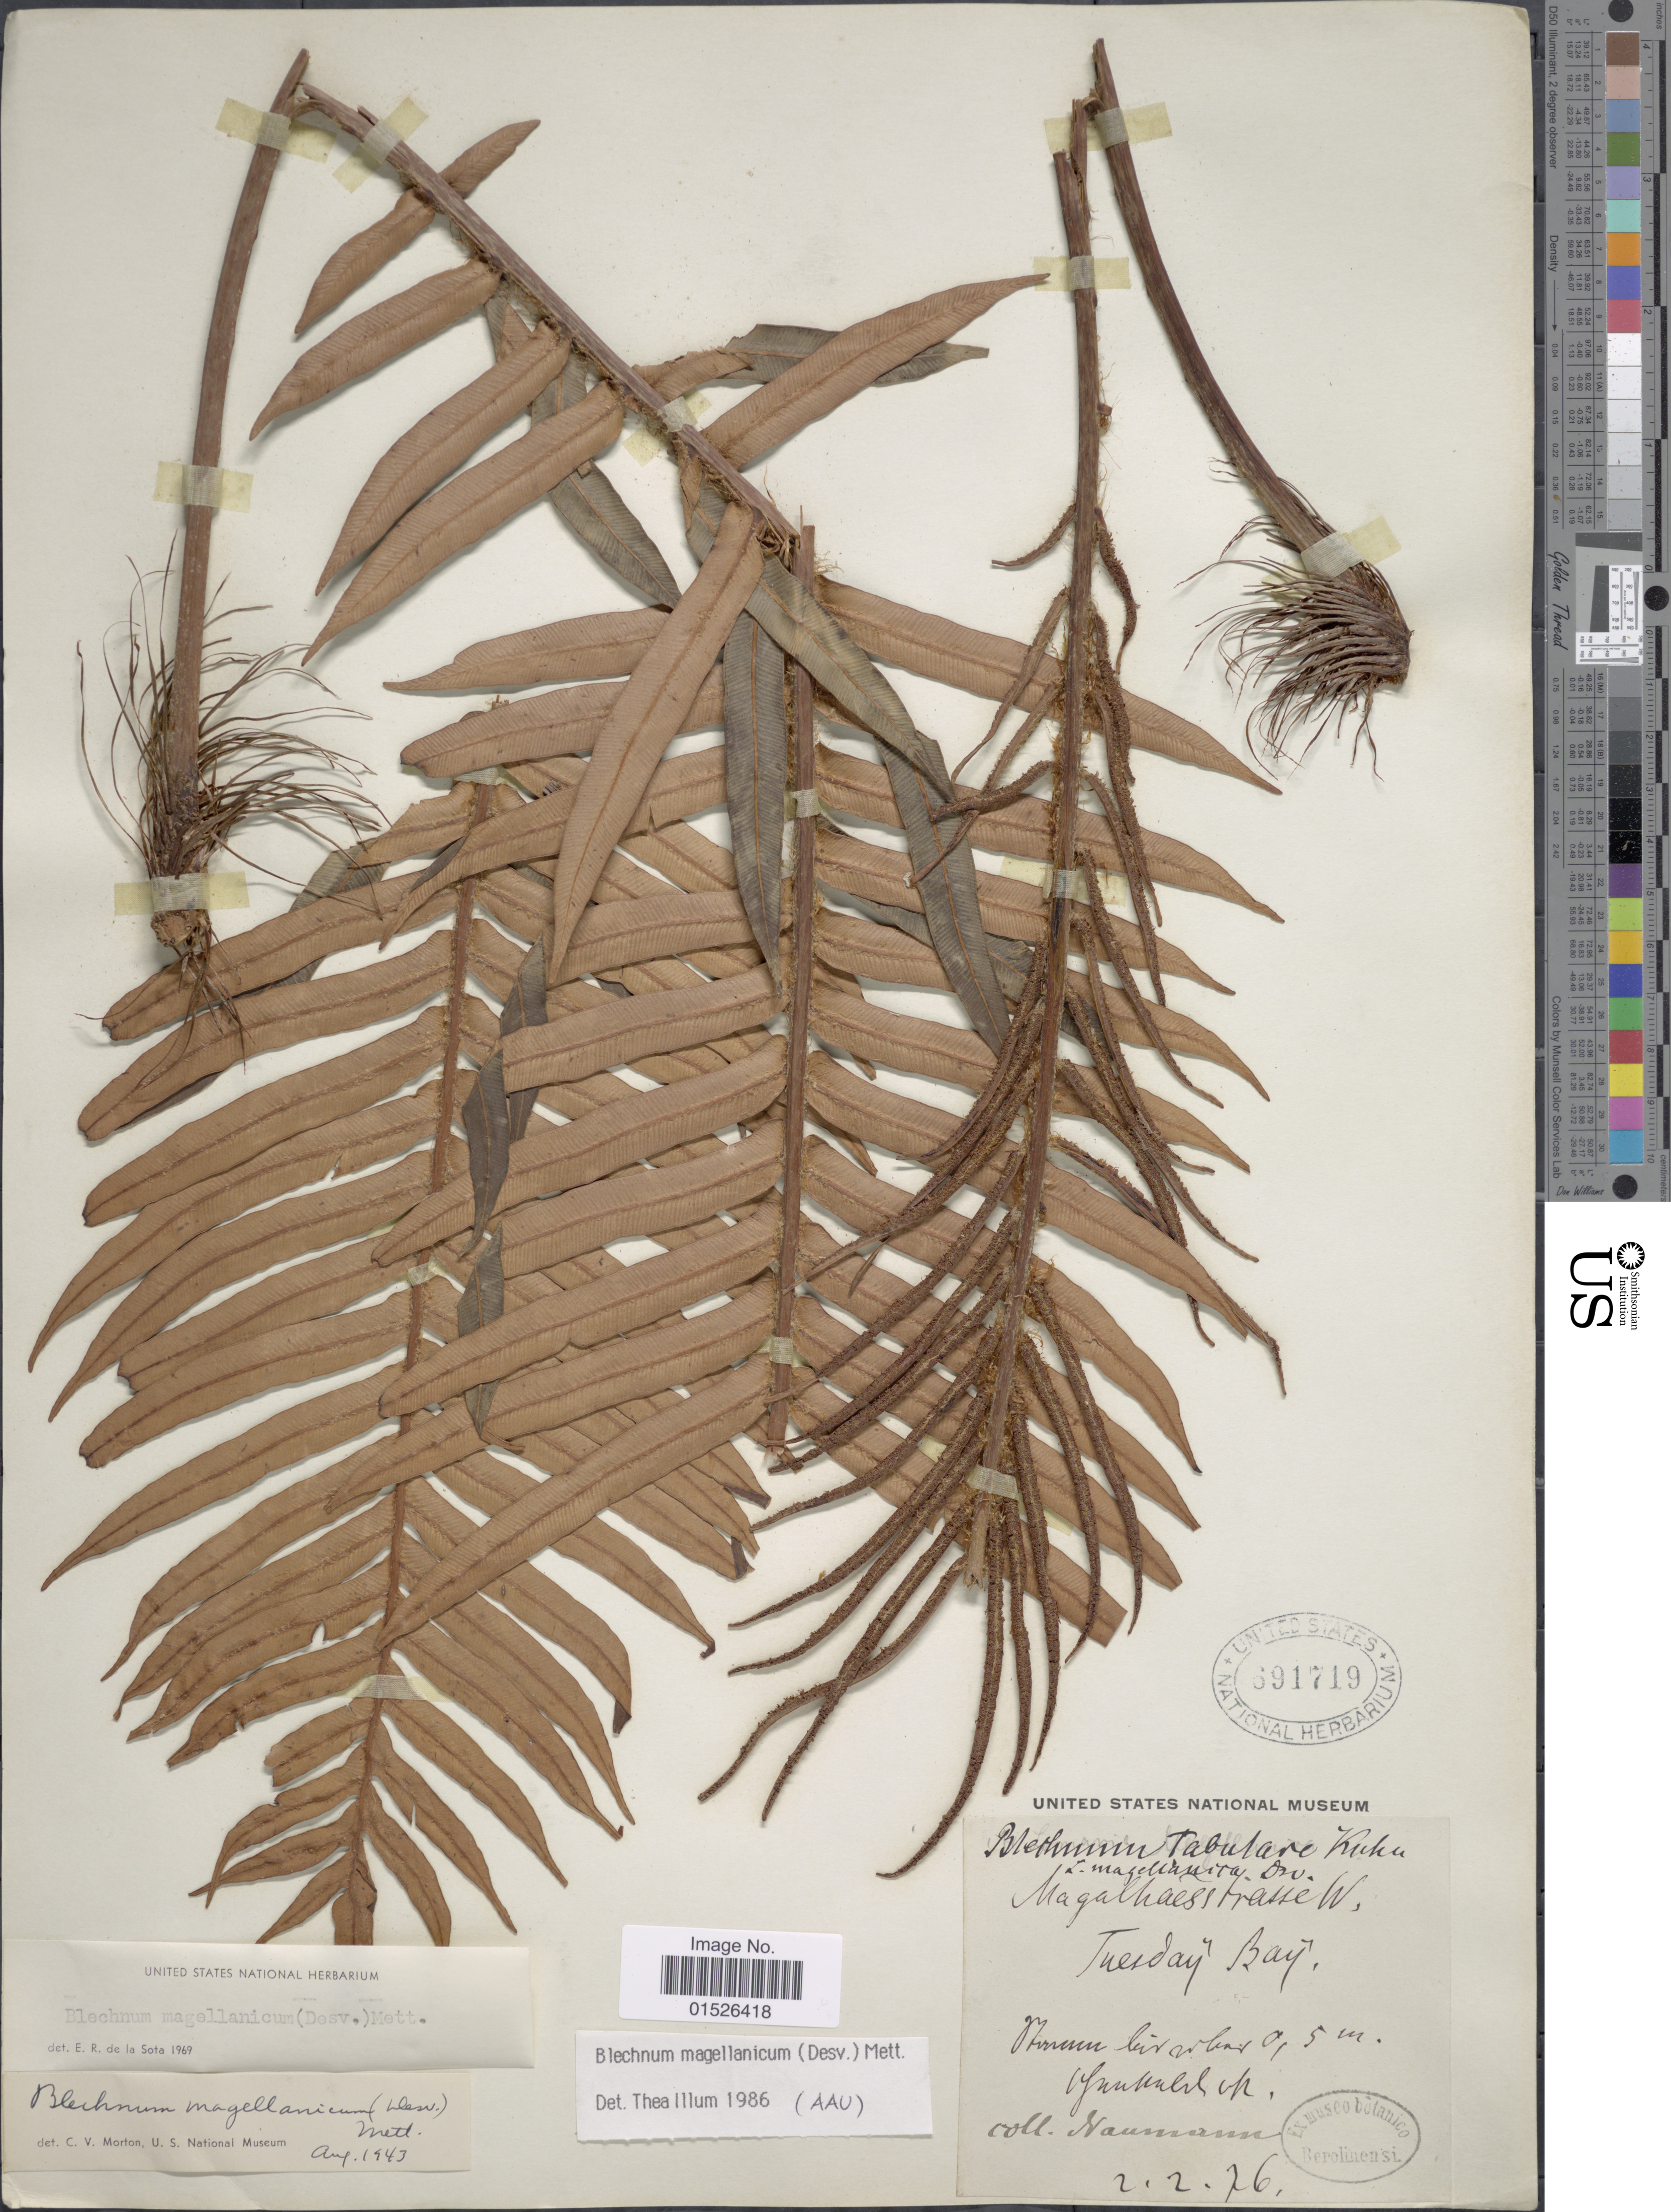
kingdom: Plantae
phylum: Tracheophyta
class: Polypodiopsida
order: Polypodiales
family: Blechnaceae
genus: Blechnum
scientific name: Blechnum magellanicum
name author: Mett.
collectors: -. Naumann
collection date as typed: Transcribed d/m/y: 2/2/76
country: Chile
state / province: Magallanes y de la Antártica Chilena (XII)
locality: Magalhaestrasse. W. [unsure placement] Tuesday Bay.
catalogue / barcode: US 691719